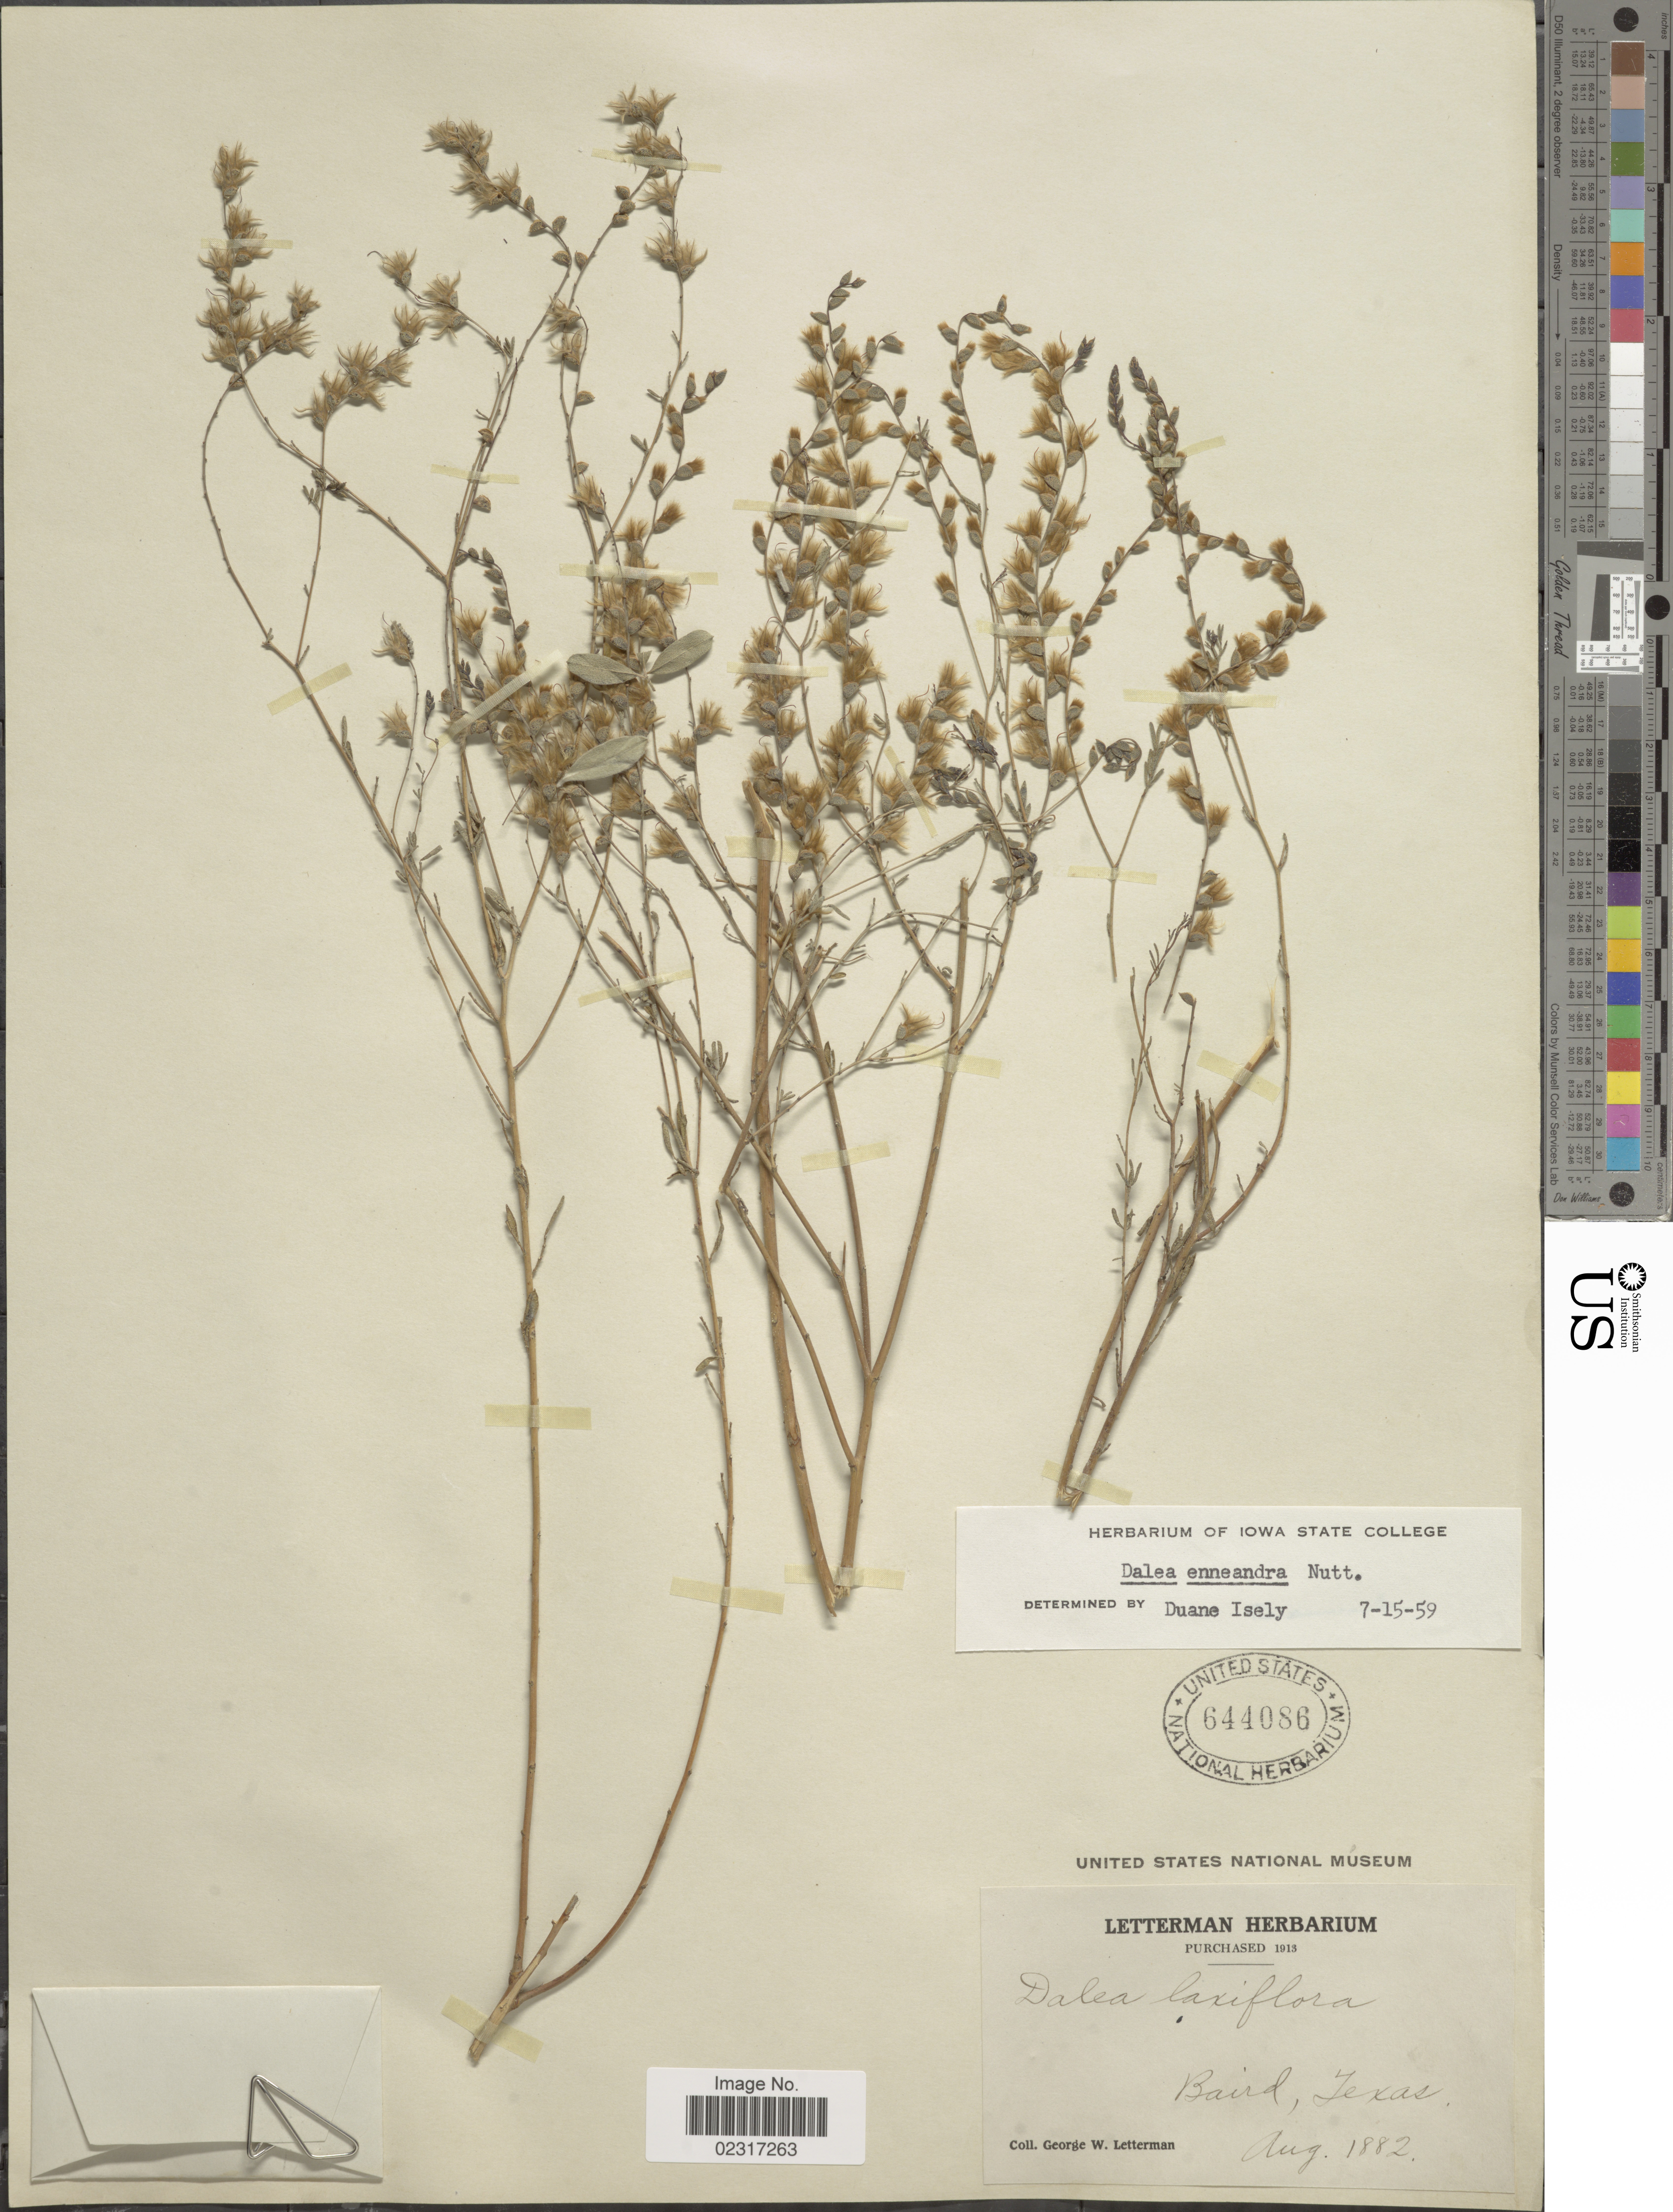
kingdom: Plantae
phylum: Tracheophyta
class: Magnoliopsida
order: Fabales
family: Fabaceae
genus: Dalea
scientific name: Dalea enneandra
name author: Nutt.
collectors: G. W. Letterman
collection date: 1882-08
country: United States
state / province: Texas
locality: Baird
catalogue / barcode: US 644086